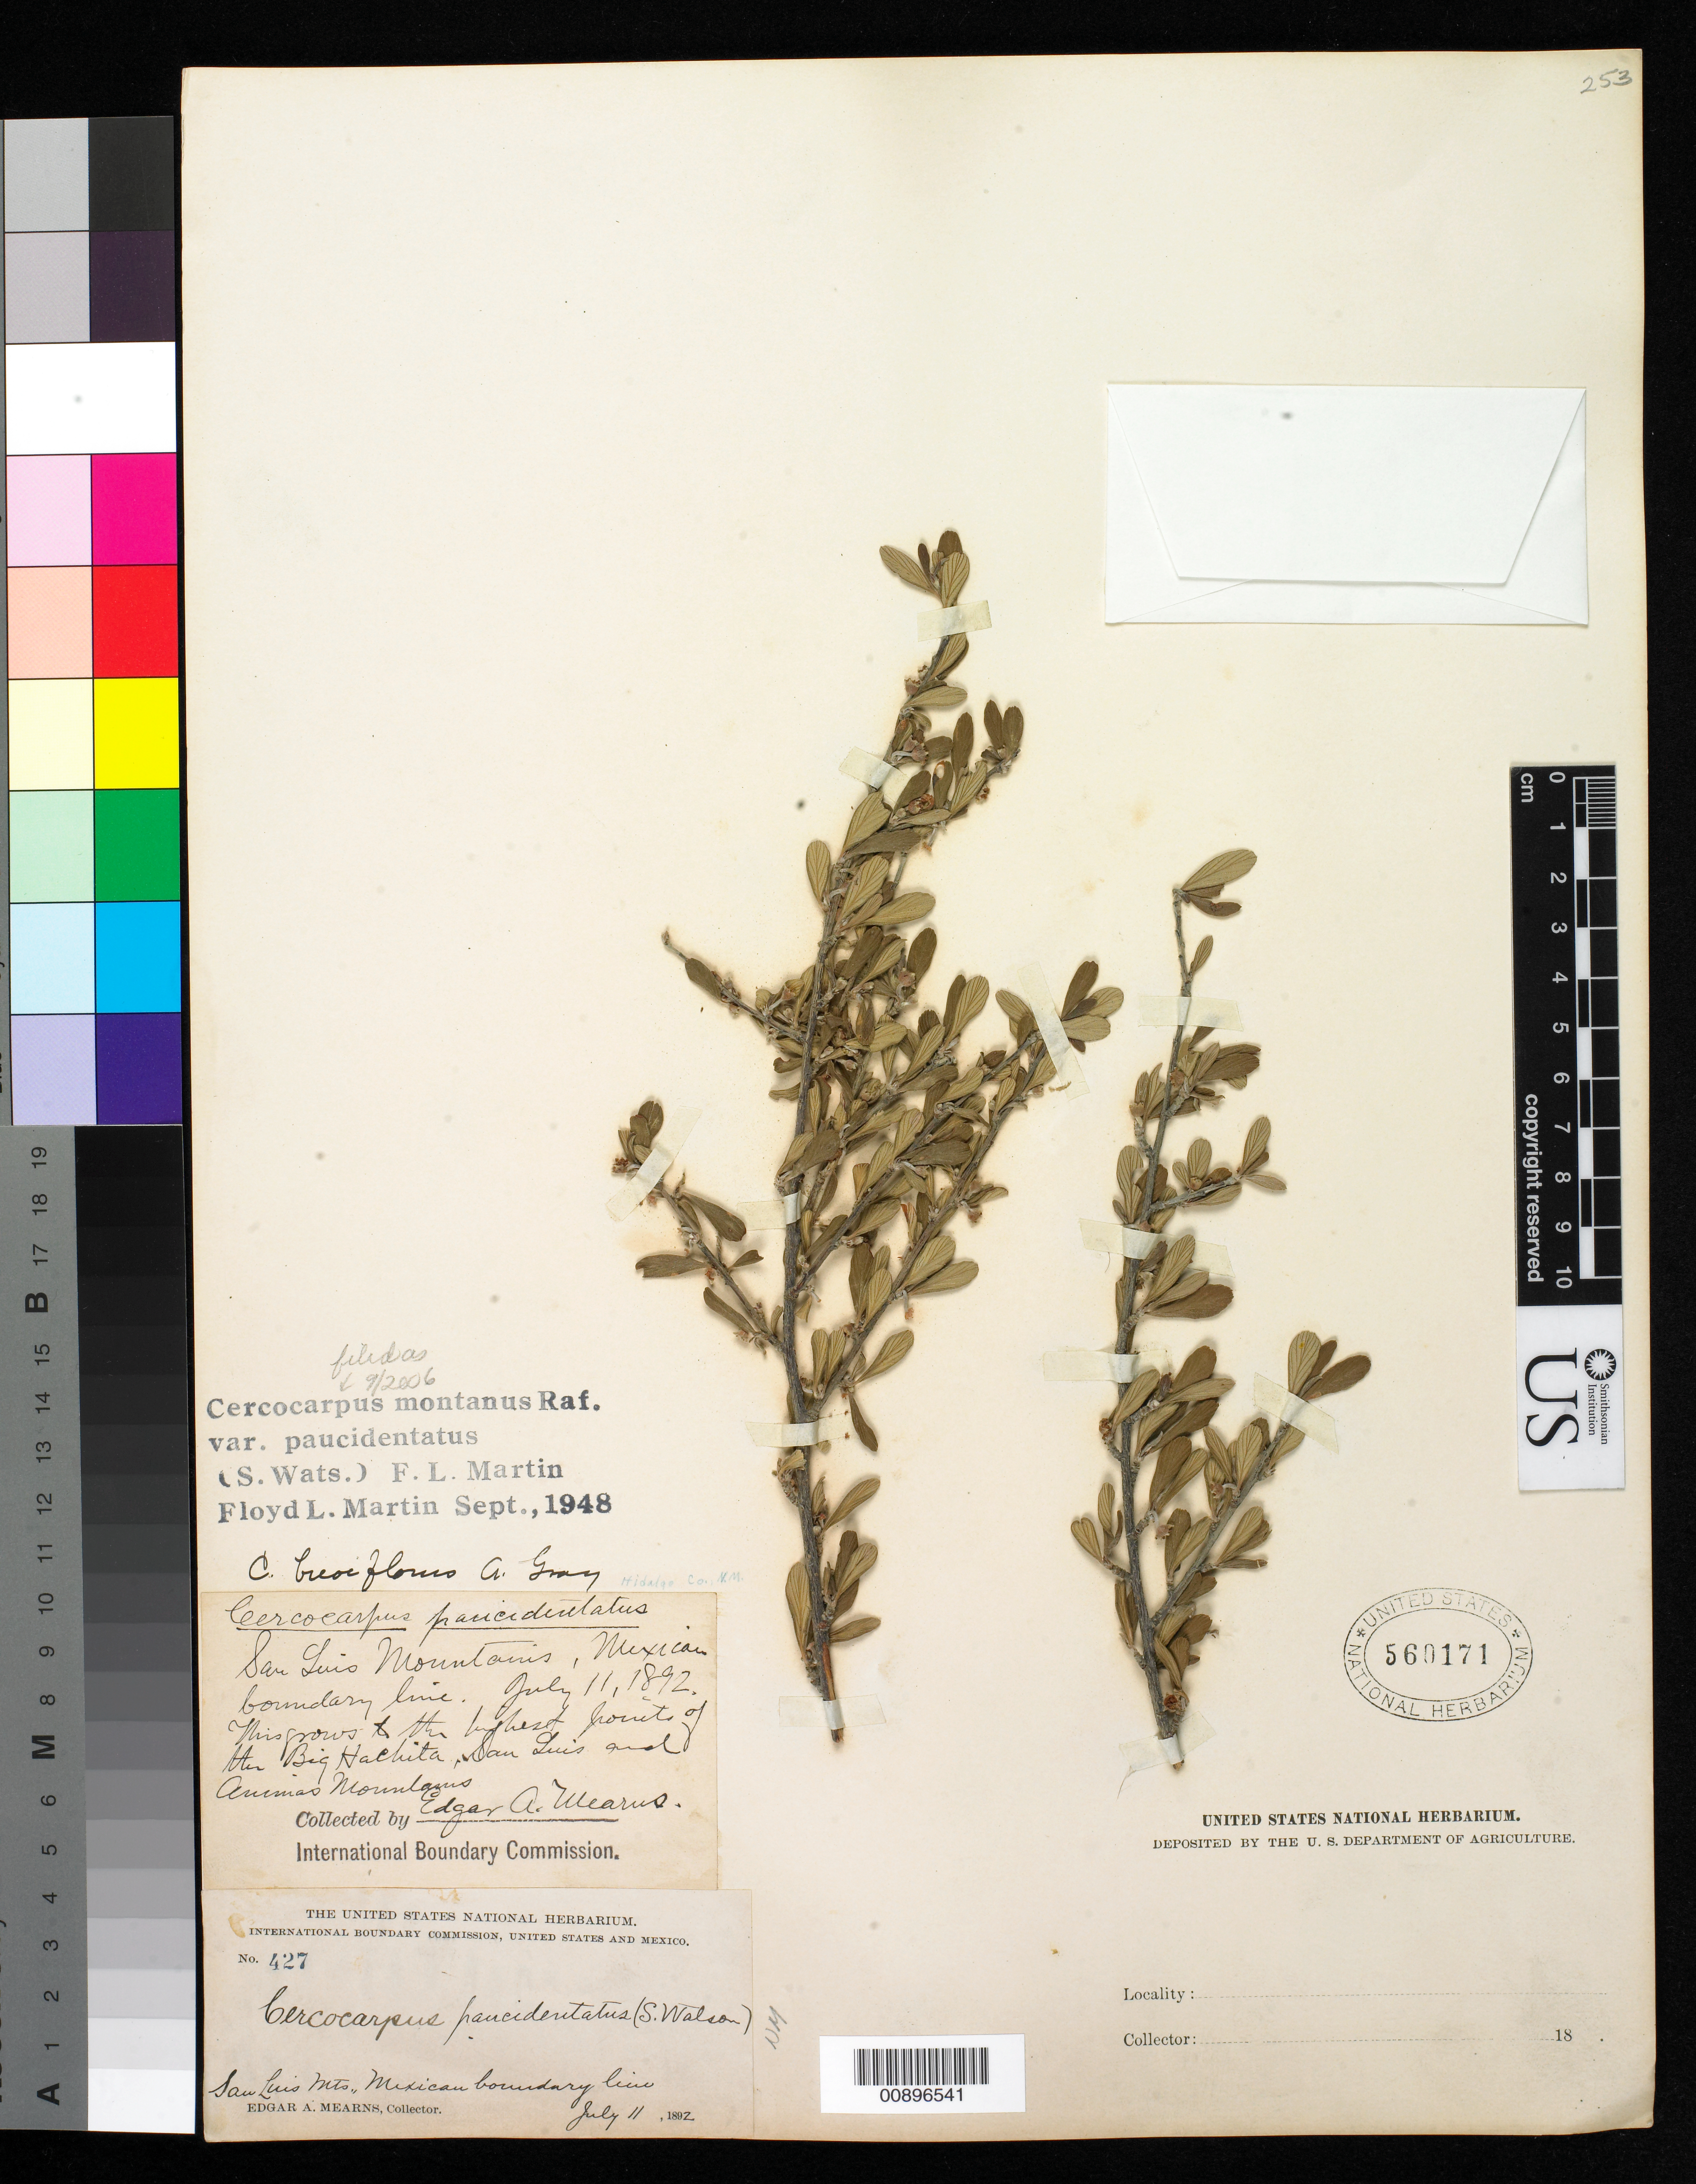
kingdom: Plantae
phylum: Tracheophyta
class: Magnoliopsida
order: Rosales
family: Rosaceae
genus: Cercocarpus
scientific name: Cercocarpus montanus var. paucidentatus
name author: (S. Watson) F.L. Martin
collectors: E. A. Mearns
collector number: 427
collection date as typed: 11 Jul 1892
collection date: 1892-07-11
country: United States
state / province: New Mexico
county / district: Hidalgo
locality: San Luis Mts., Mexican Boundary Line.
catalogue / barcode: US 560171